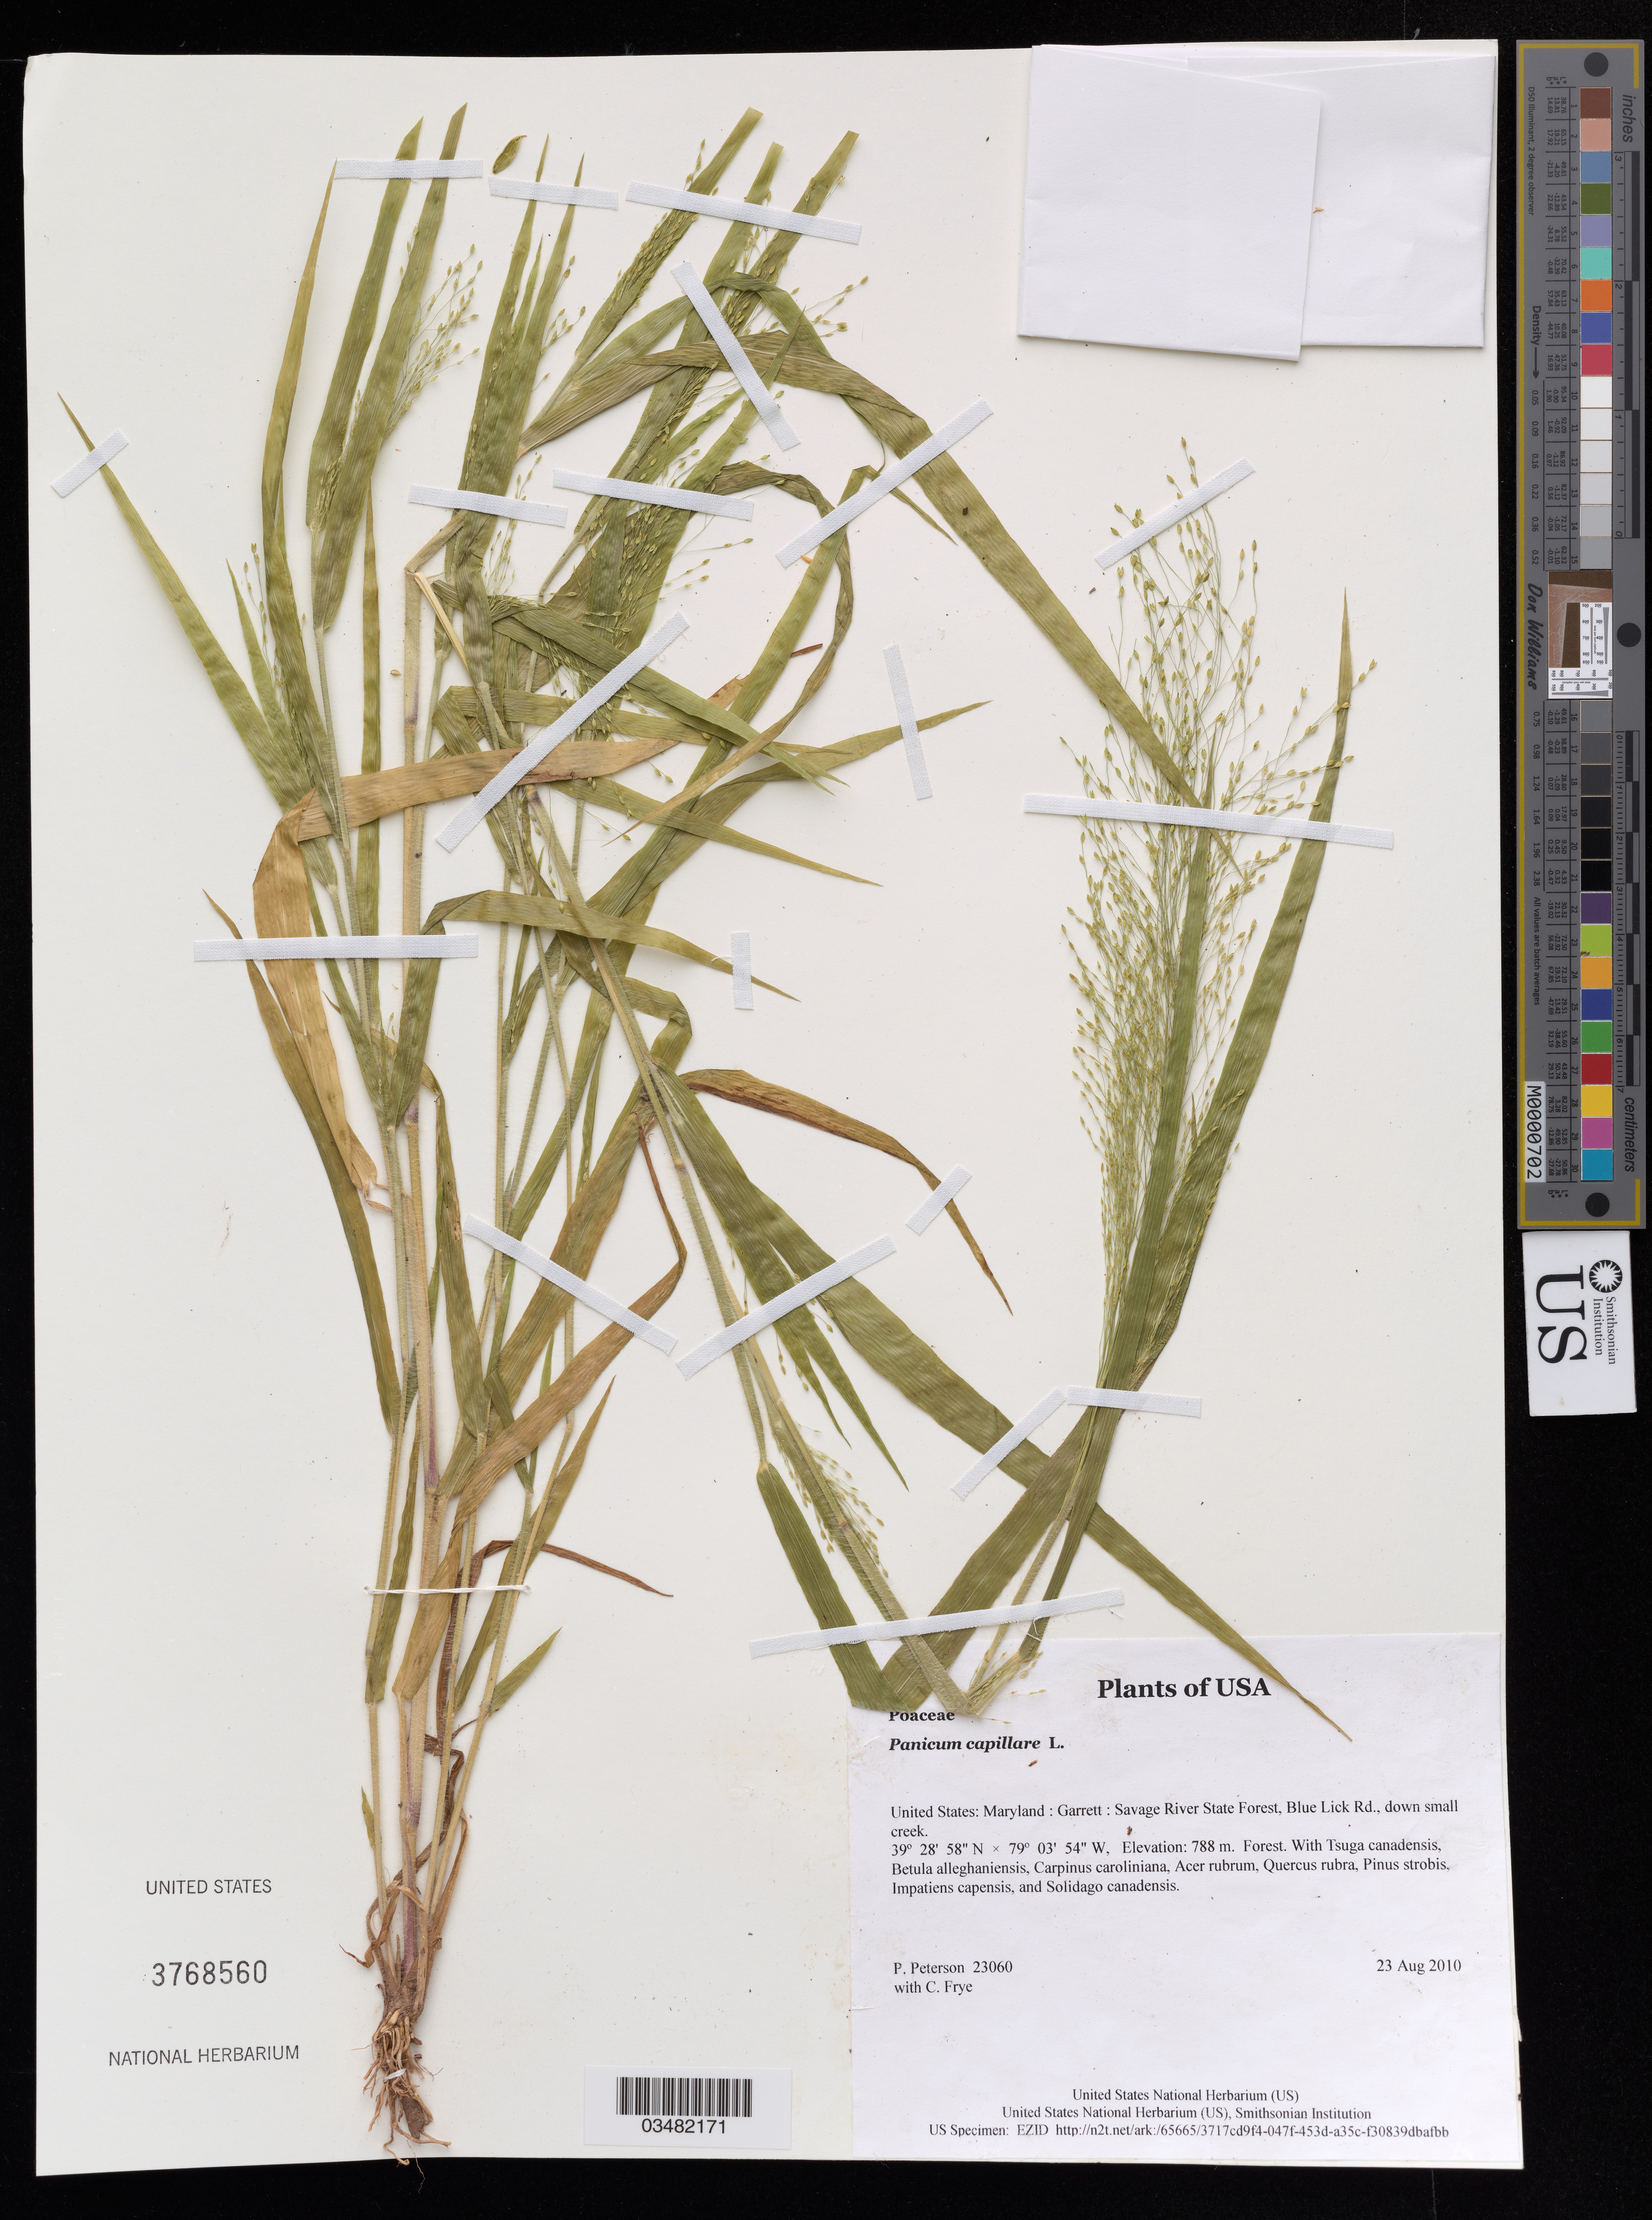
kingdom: Plantae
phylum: Tracheophyta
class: Liliopsida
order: Poales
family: Poaceae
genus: Panicum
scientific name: Panicum capillare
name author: L.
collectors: P. M. Peterson & C. Frye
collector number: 23060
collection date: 2010-08-23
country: United States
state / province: Maryland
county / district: Garrett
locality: Savage River State Forest, Blue Lick Rd., down small creek.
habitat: Forest.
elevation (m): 788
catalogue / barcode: US 3768560